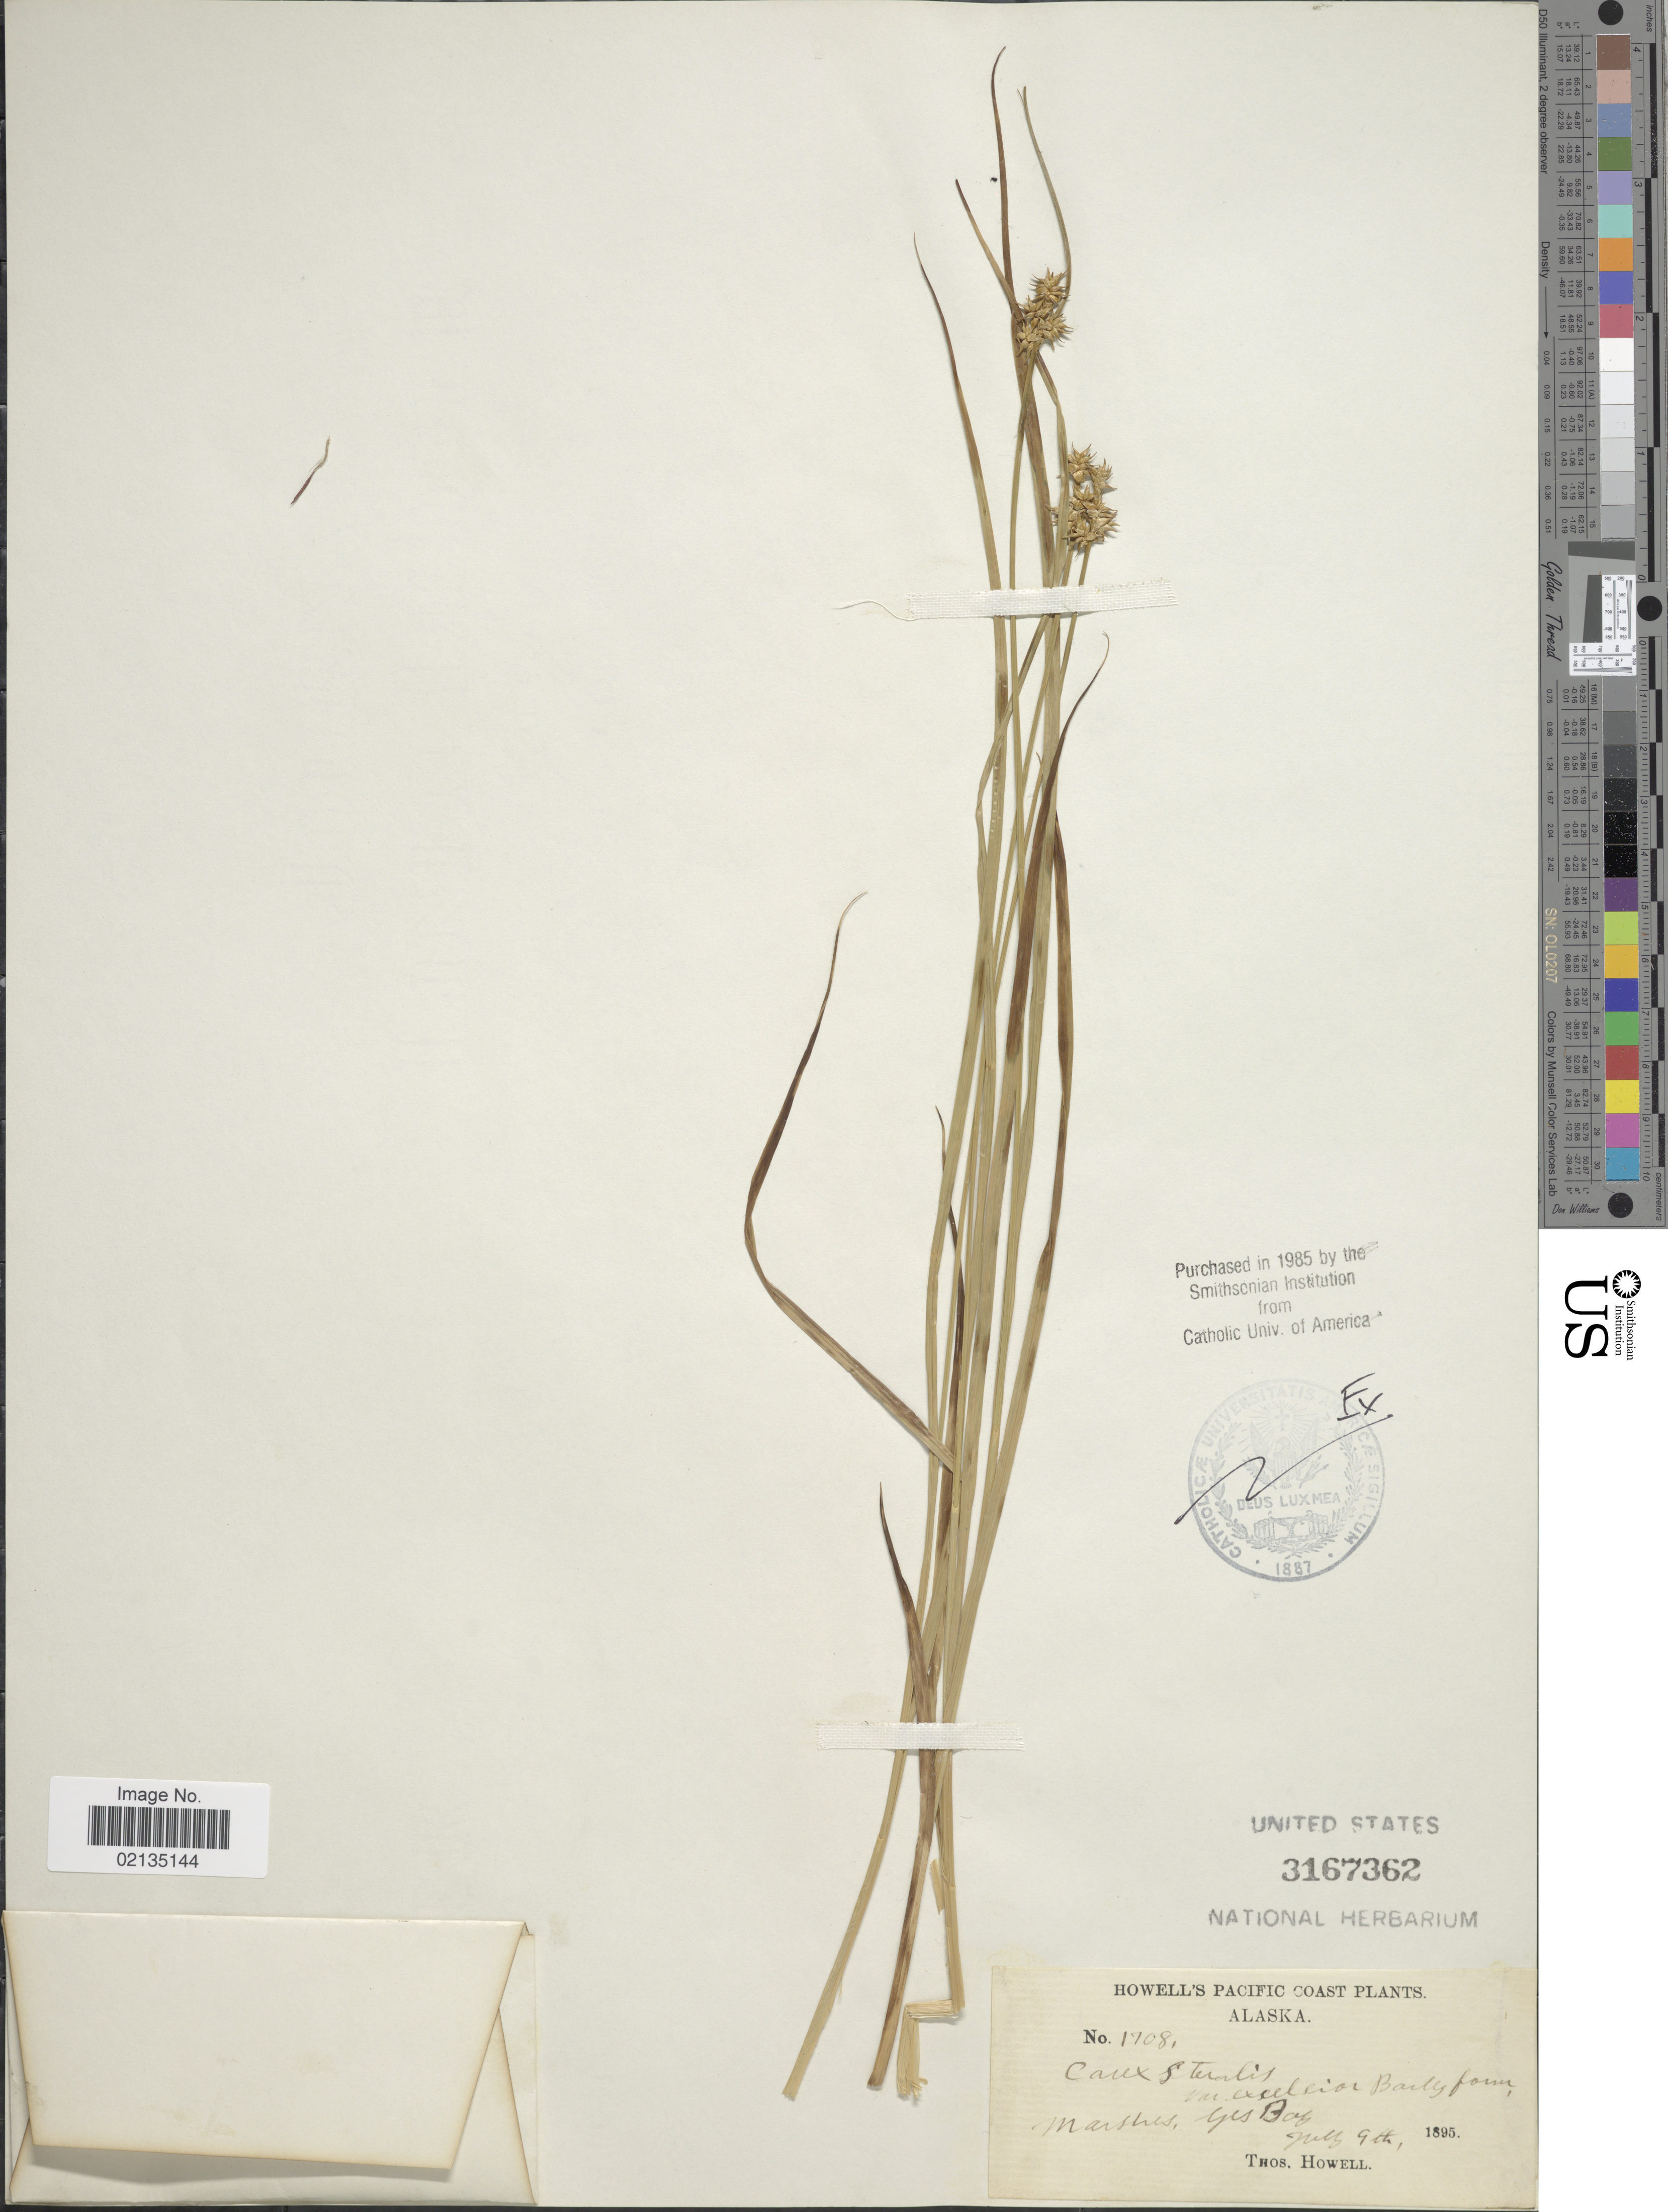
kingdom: Plantae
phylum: Tracheophyta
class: Liliopsida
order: Poales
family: Cyperaceae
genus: Carex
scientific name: Carex sterilis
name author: Willd.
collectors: T. Howell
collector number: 1708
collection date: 1895-07-09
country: United States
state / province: Alaska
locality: Alaska. Marshes, Yes Bay.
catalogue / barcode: US 3167362